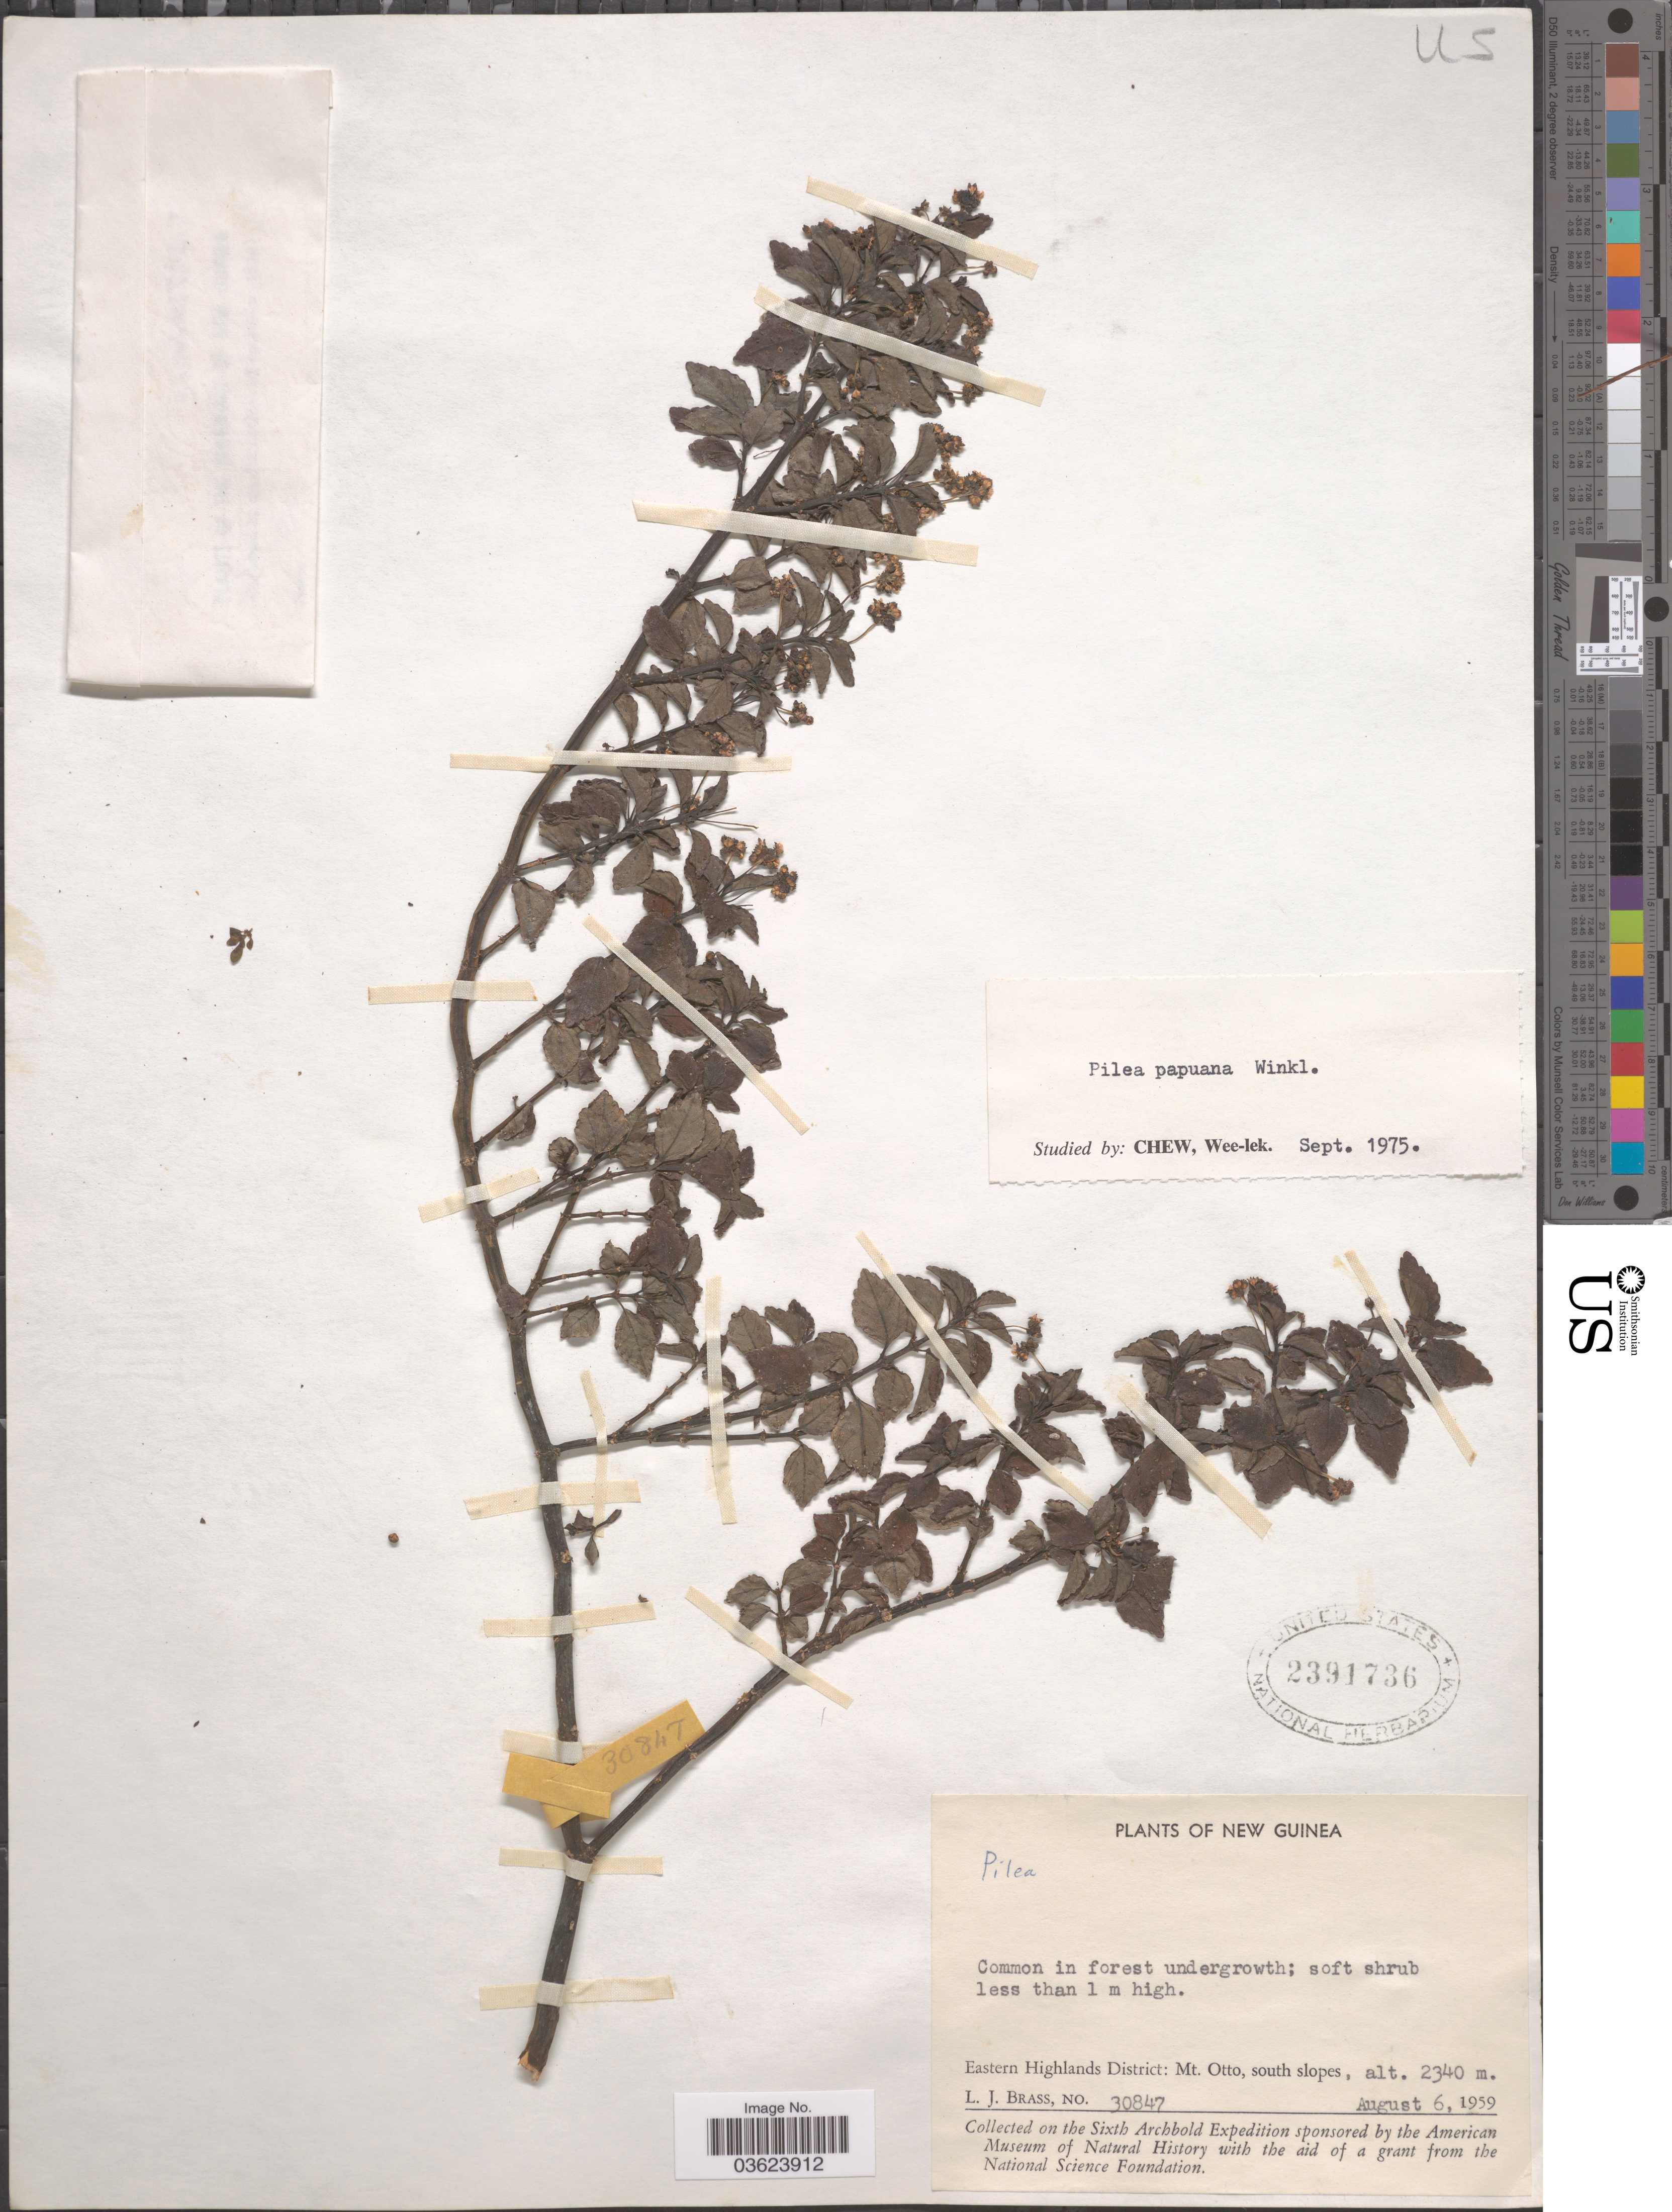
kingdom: Plantae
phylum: Tracheophyta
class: Magnoliopsida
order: Rosales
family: Urticaceae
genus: Pilea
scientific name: Pilea papuana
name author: Stapf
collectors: L. J. Brass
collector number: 30847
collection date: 1959-08-06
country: Papua New Guinea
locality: New Guinea. Eastern Highlands District: Mt. Otto, south slopes.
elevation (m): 2340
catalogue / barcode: US 2391736